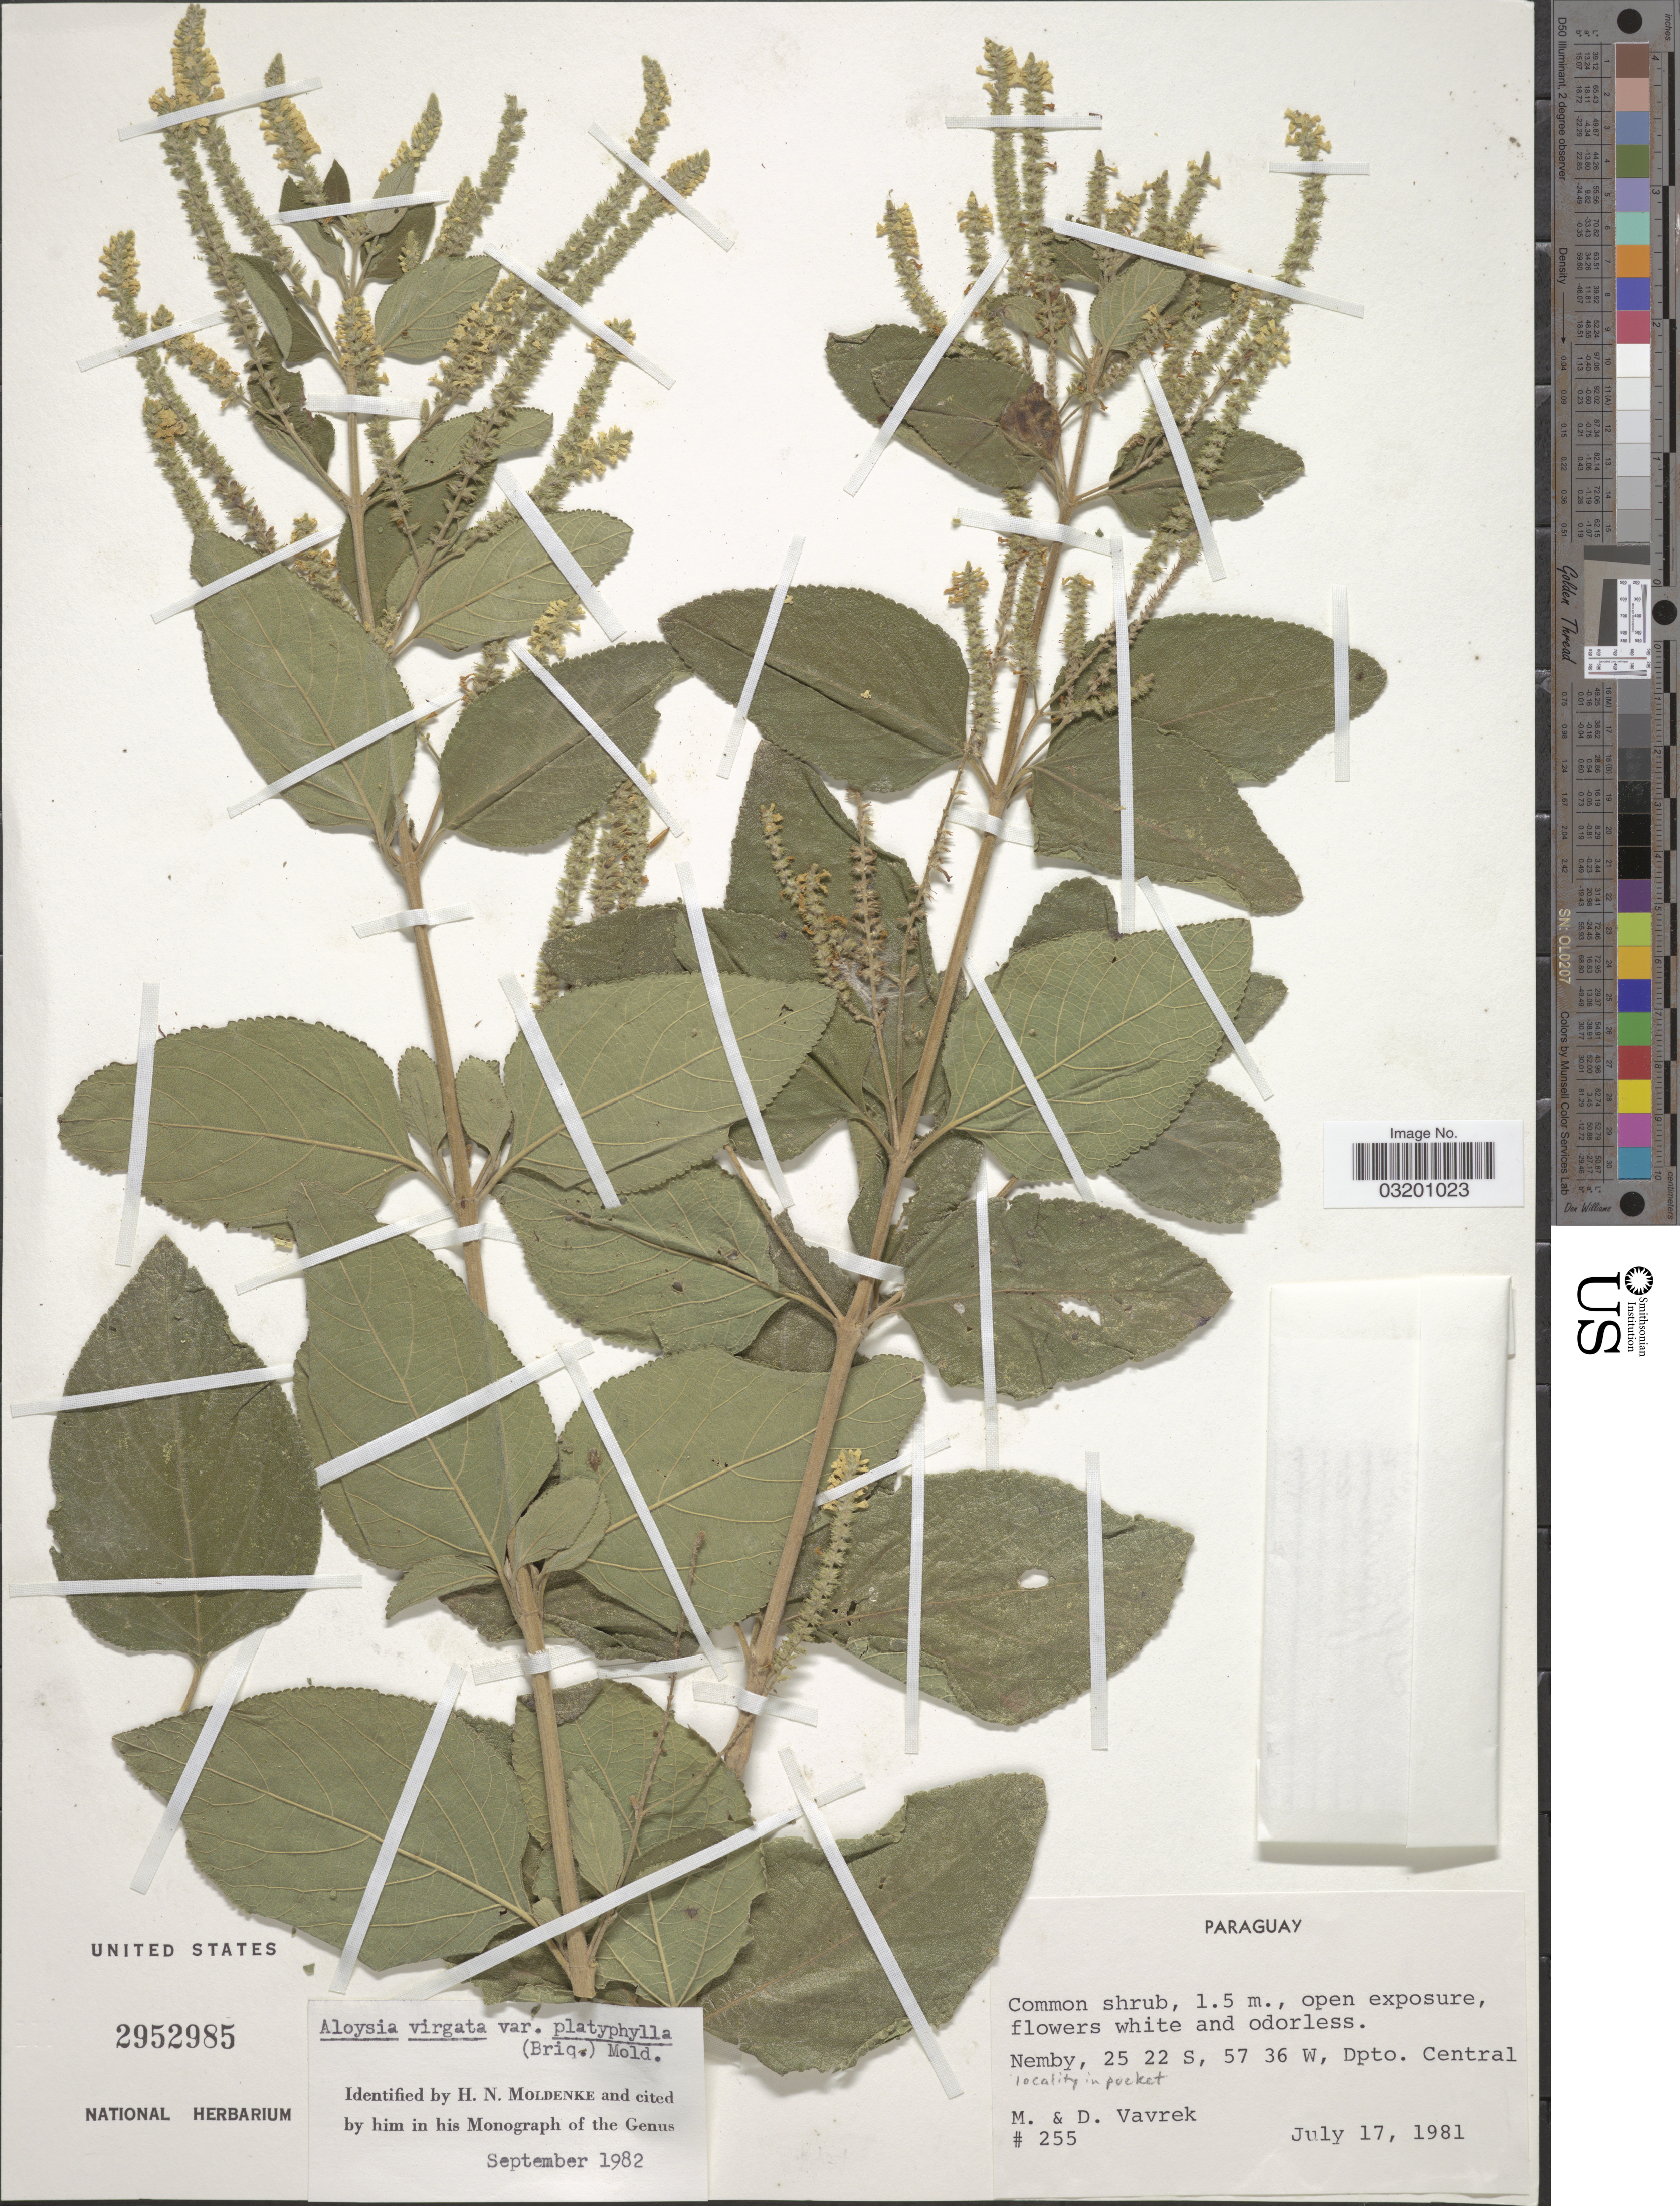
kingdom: Plantae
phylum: Tracheophyta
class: Magnoliopsida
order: Lamiales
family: Verbenaceae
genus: Aloysia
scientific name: Aloysia virgata var. platyphylla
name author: (Briq.) Moldenke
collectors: M. Vavrek & D. Vavrek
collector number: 255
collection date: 1981-07-17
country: Paraguay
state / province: Central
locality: Nemby, Dpto. Central.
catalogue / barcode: US 2952985